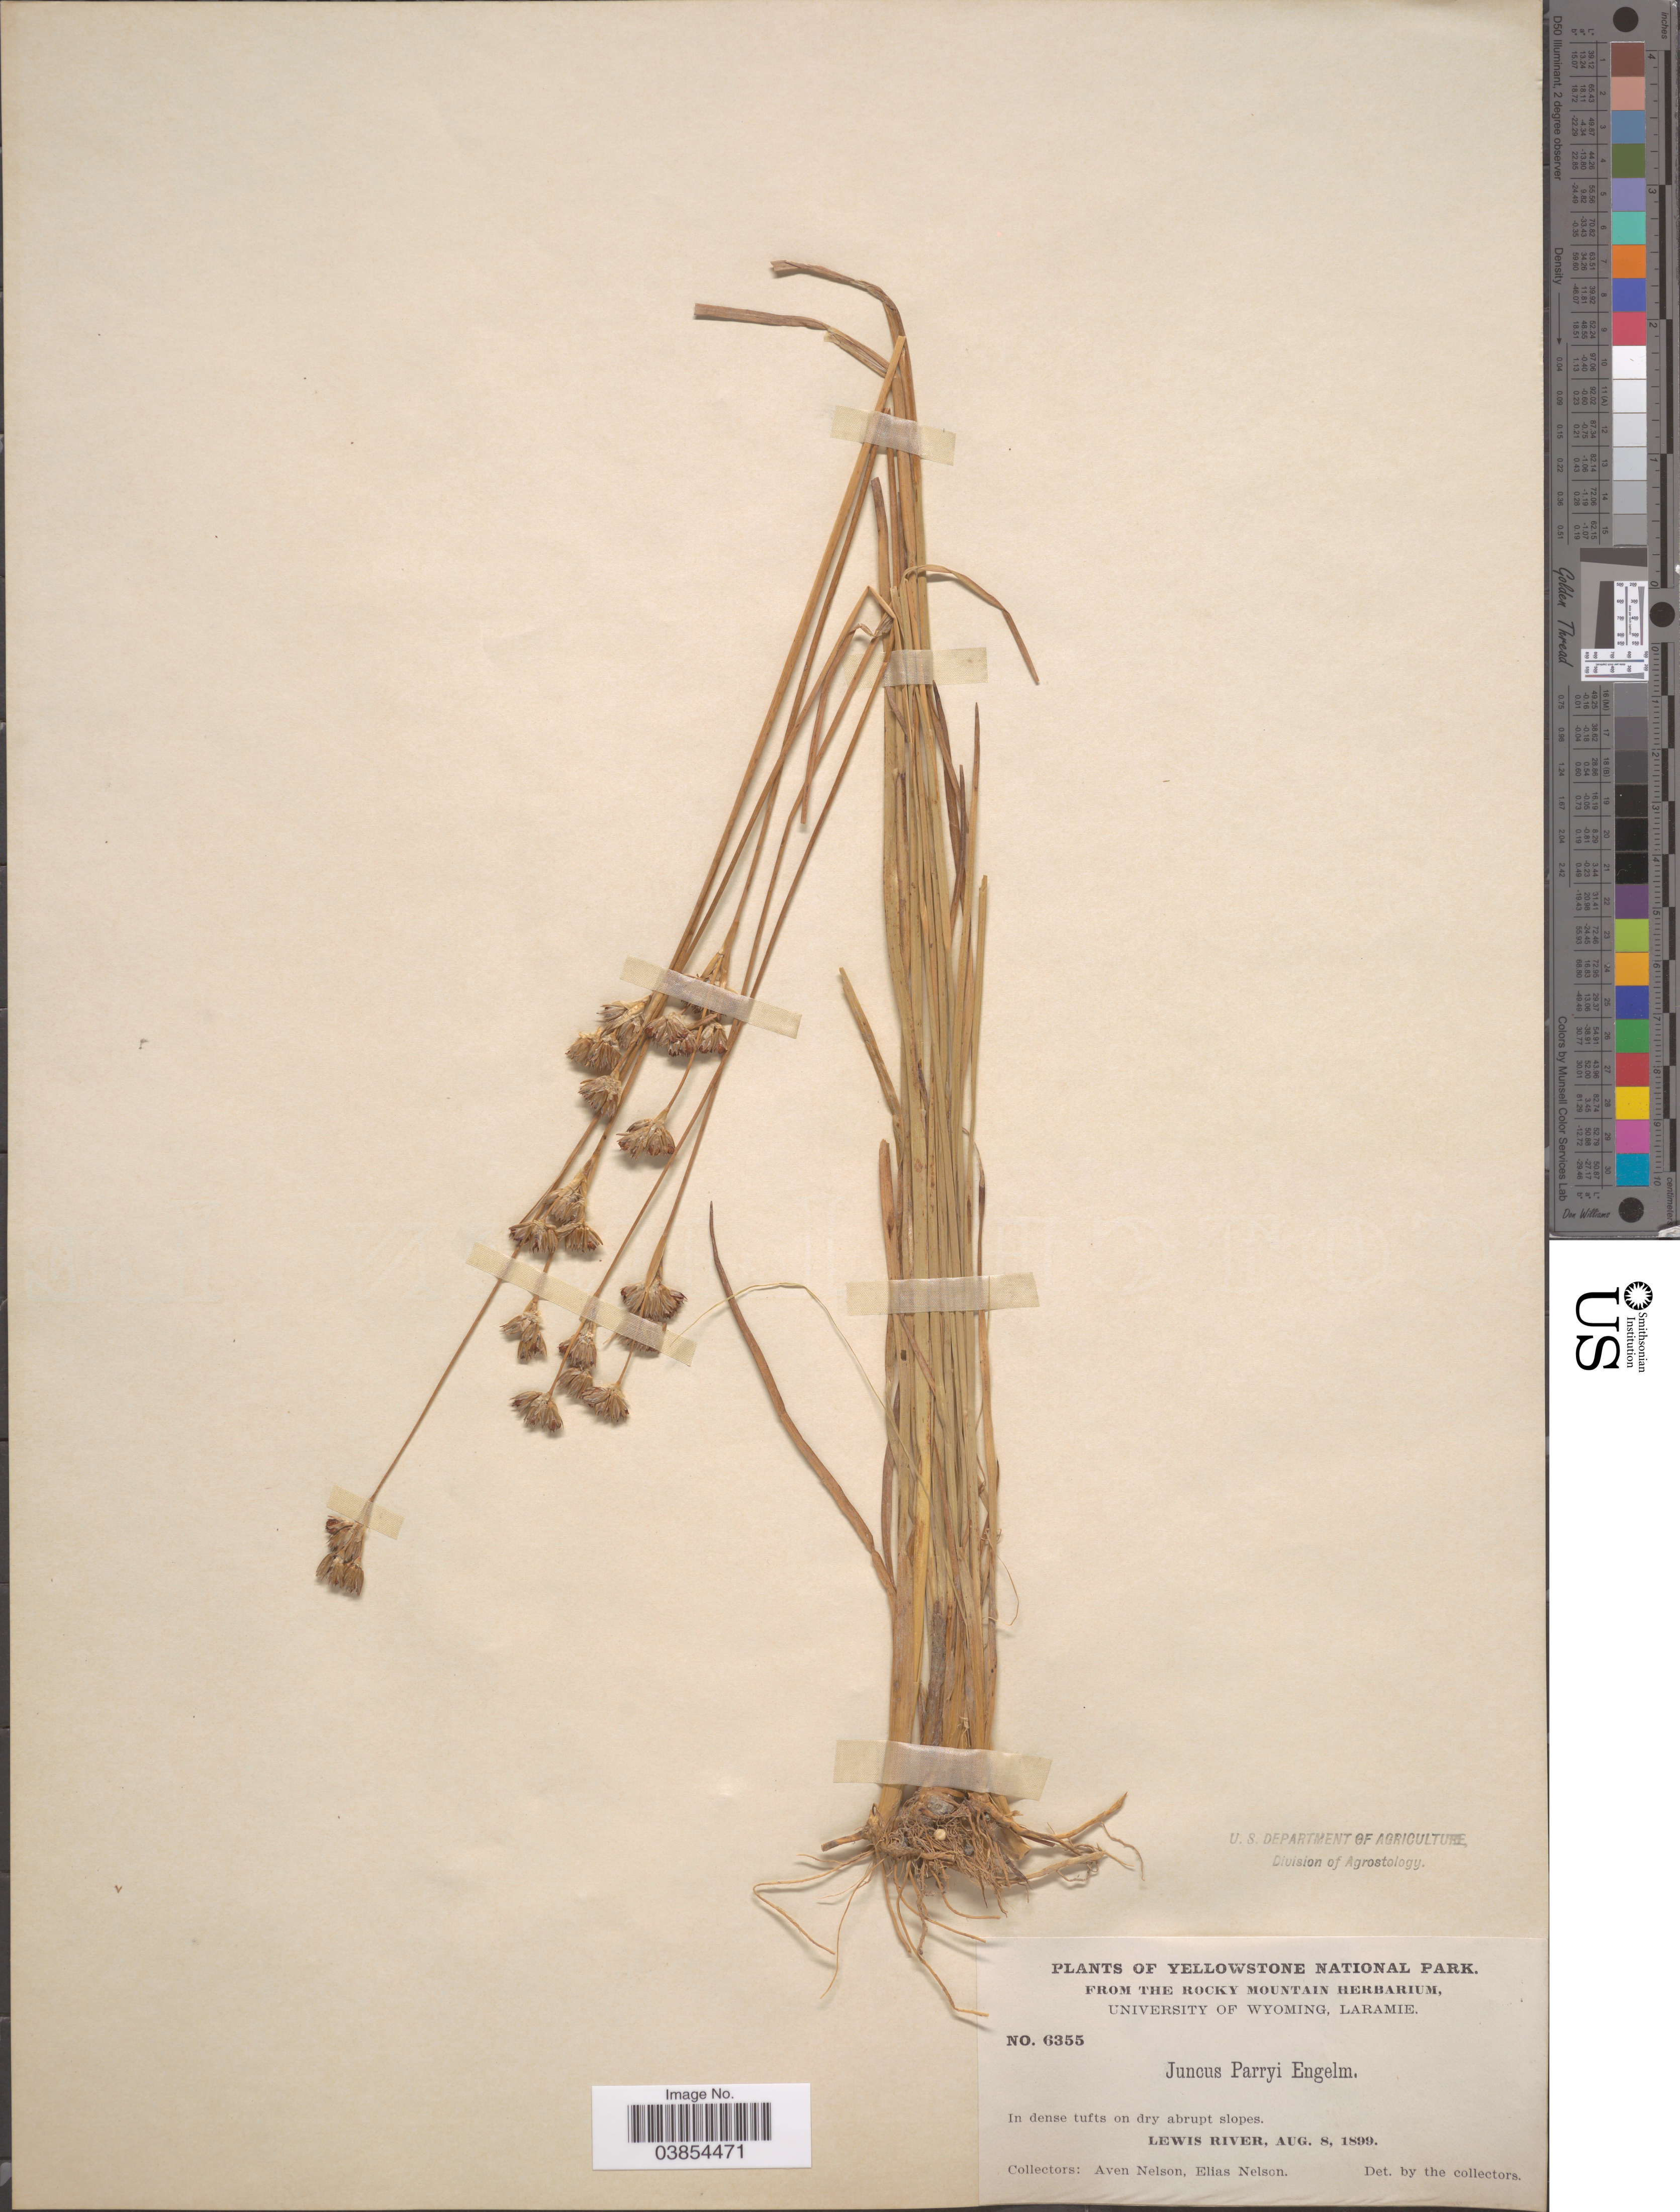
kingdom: Plantae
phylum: Tracheophyta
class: Liliopsida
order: Poales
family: Juncaceae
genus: Juncus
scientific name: Juncus longistylis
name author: Torr.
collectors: A. Nelson & E. Nelson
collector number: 6355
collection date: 1899-08-08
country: United States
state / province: Wyoming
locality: Lewis River.